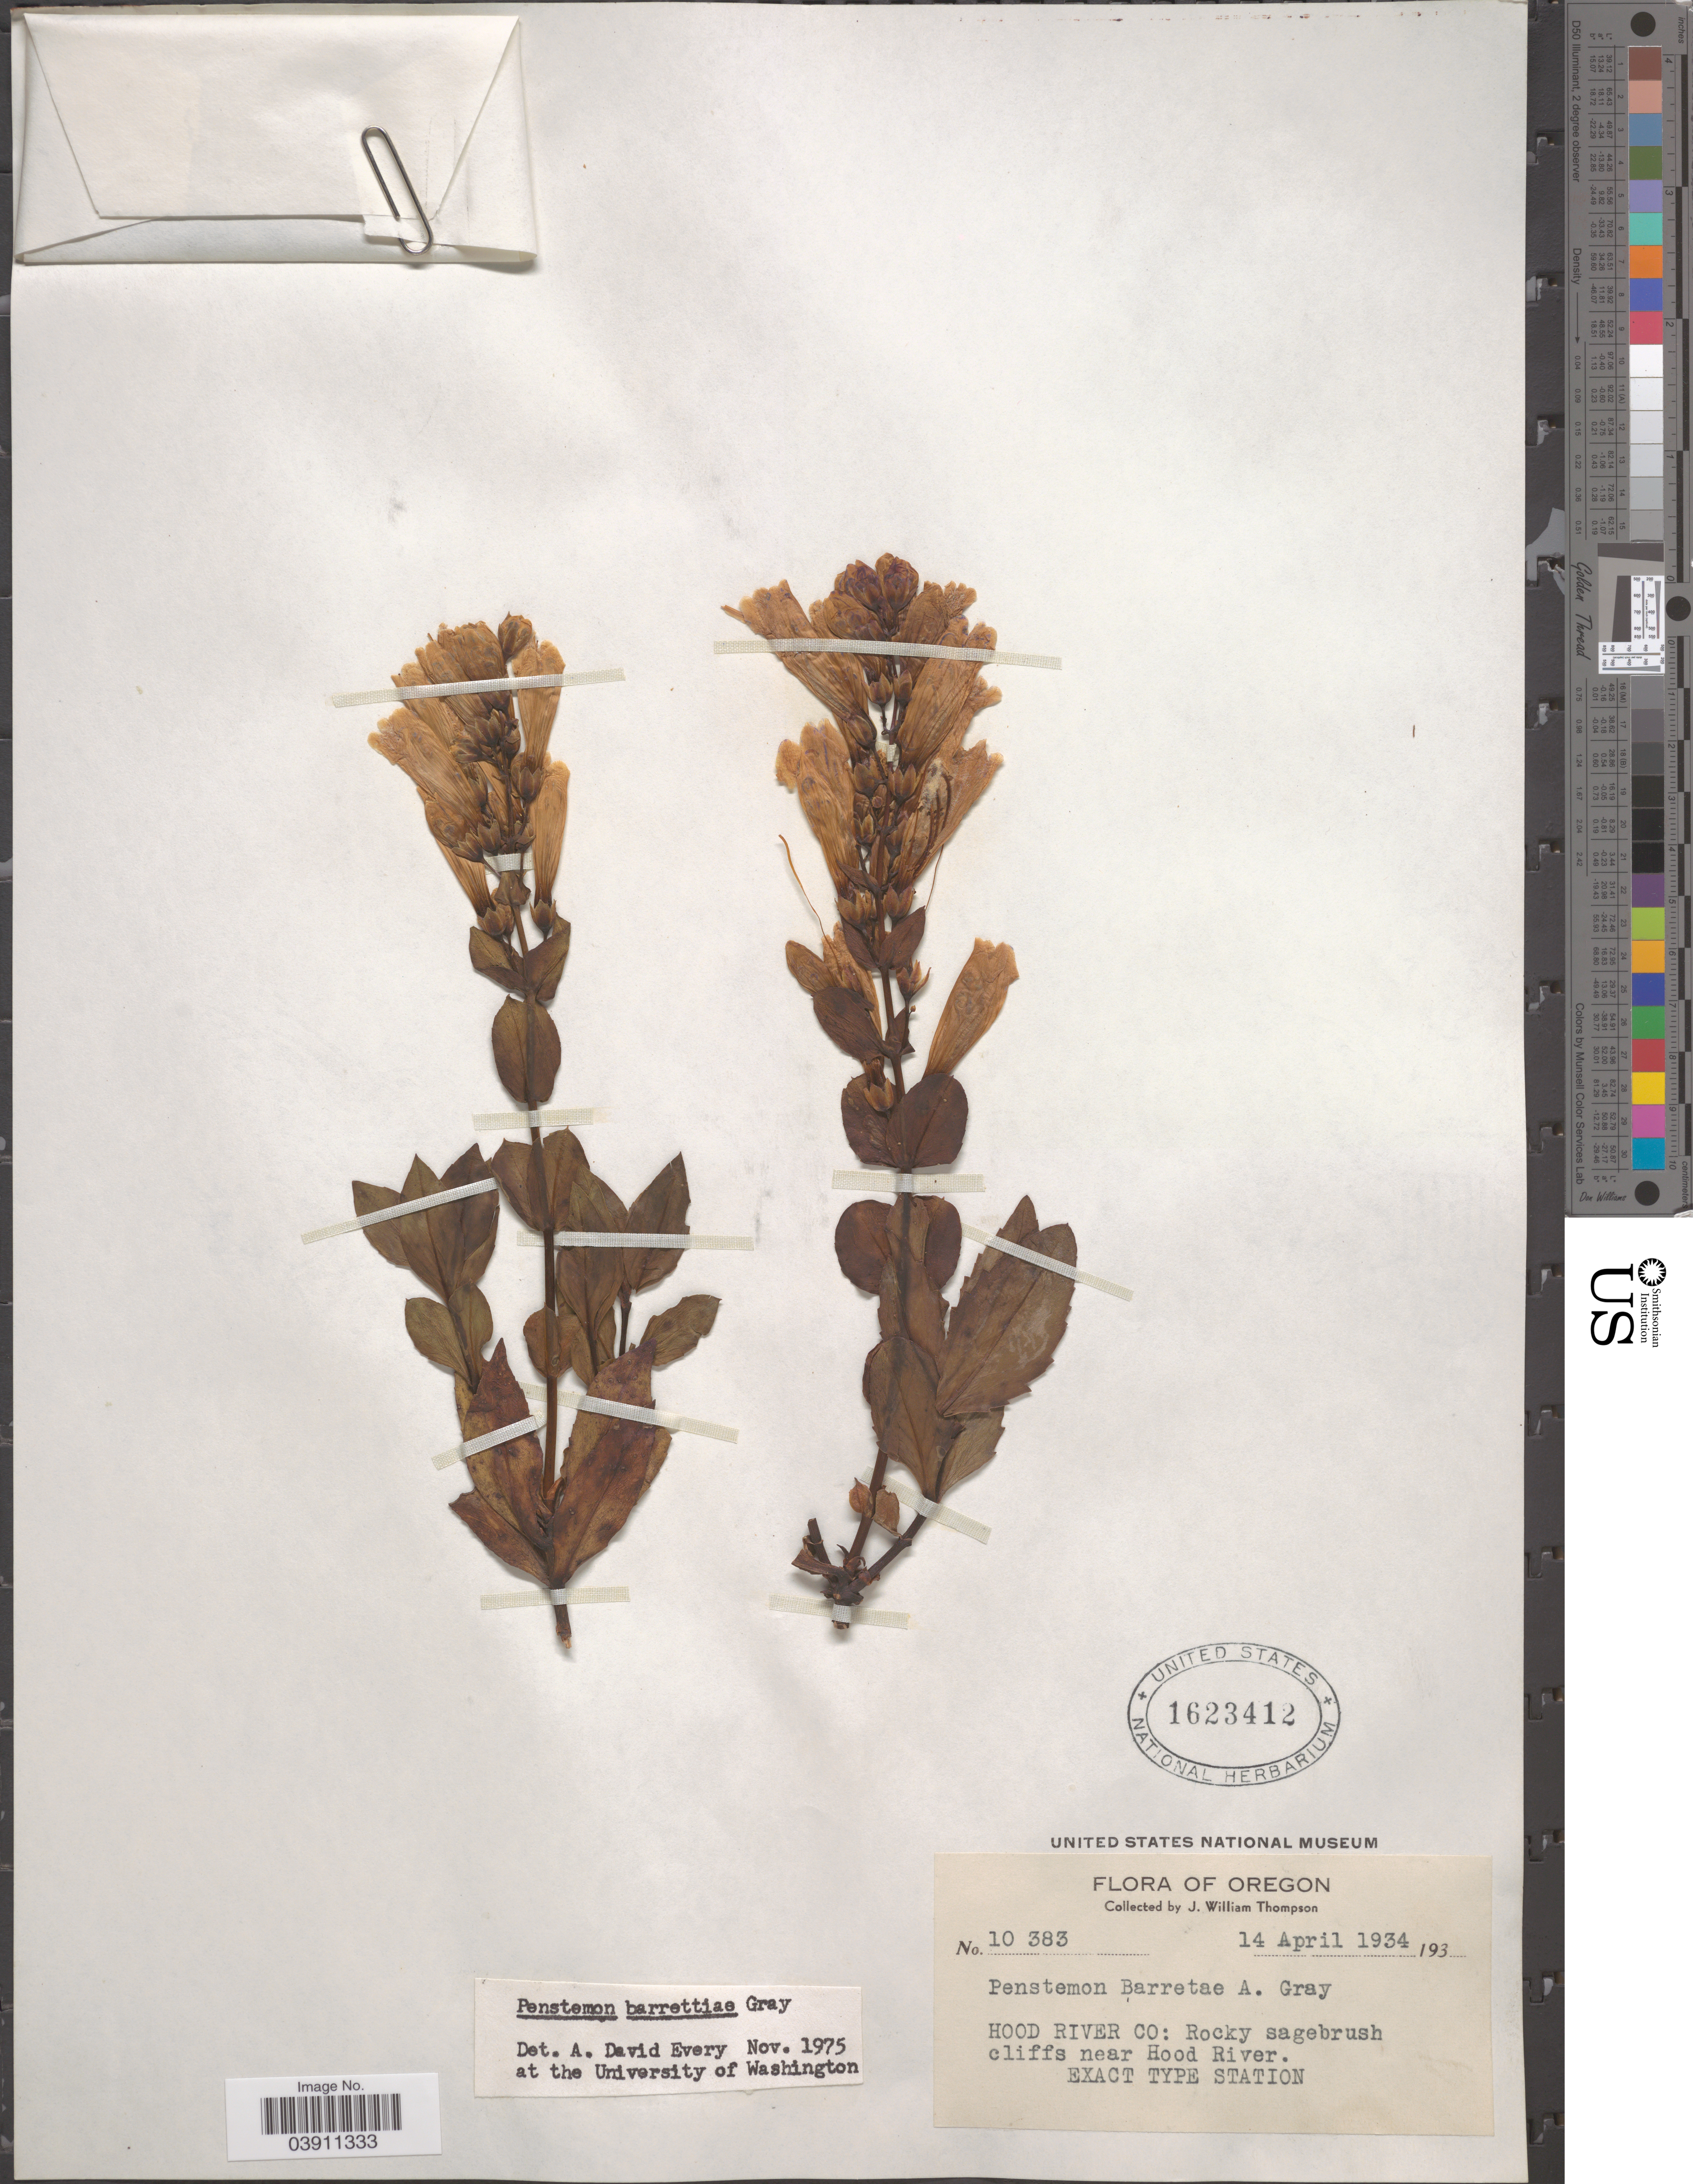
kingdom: Plantae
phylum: Tracheophyta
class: Magnoliopsida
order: Lamiales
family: Plantaginaceae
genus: Penstemon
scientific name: Penstemon barrettiae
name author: A. Gray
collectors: J. W. Thompson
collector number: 10383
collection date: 1934-04-14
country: United States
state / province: Oregon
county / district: Hood River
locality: Hood River Co: Rocky sagebrush cliffs near Hood River.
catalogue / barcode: US 1623412